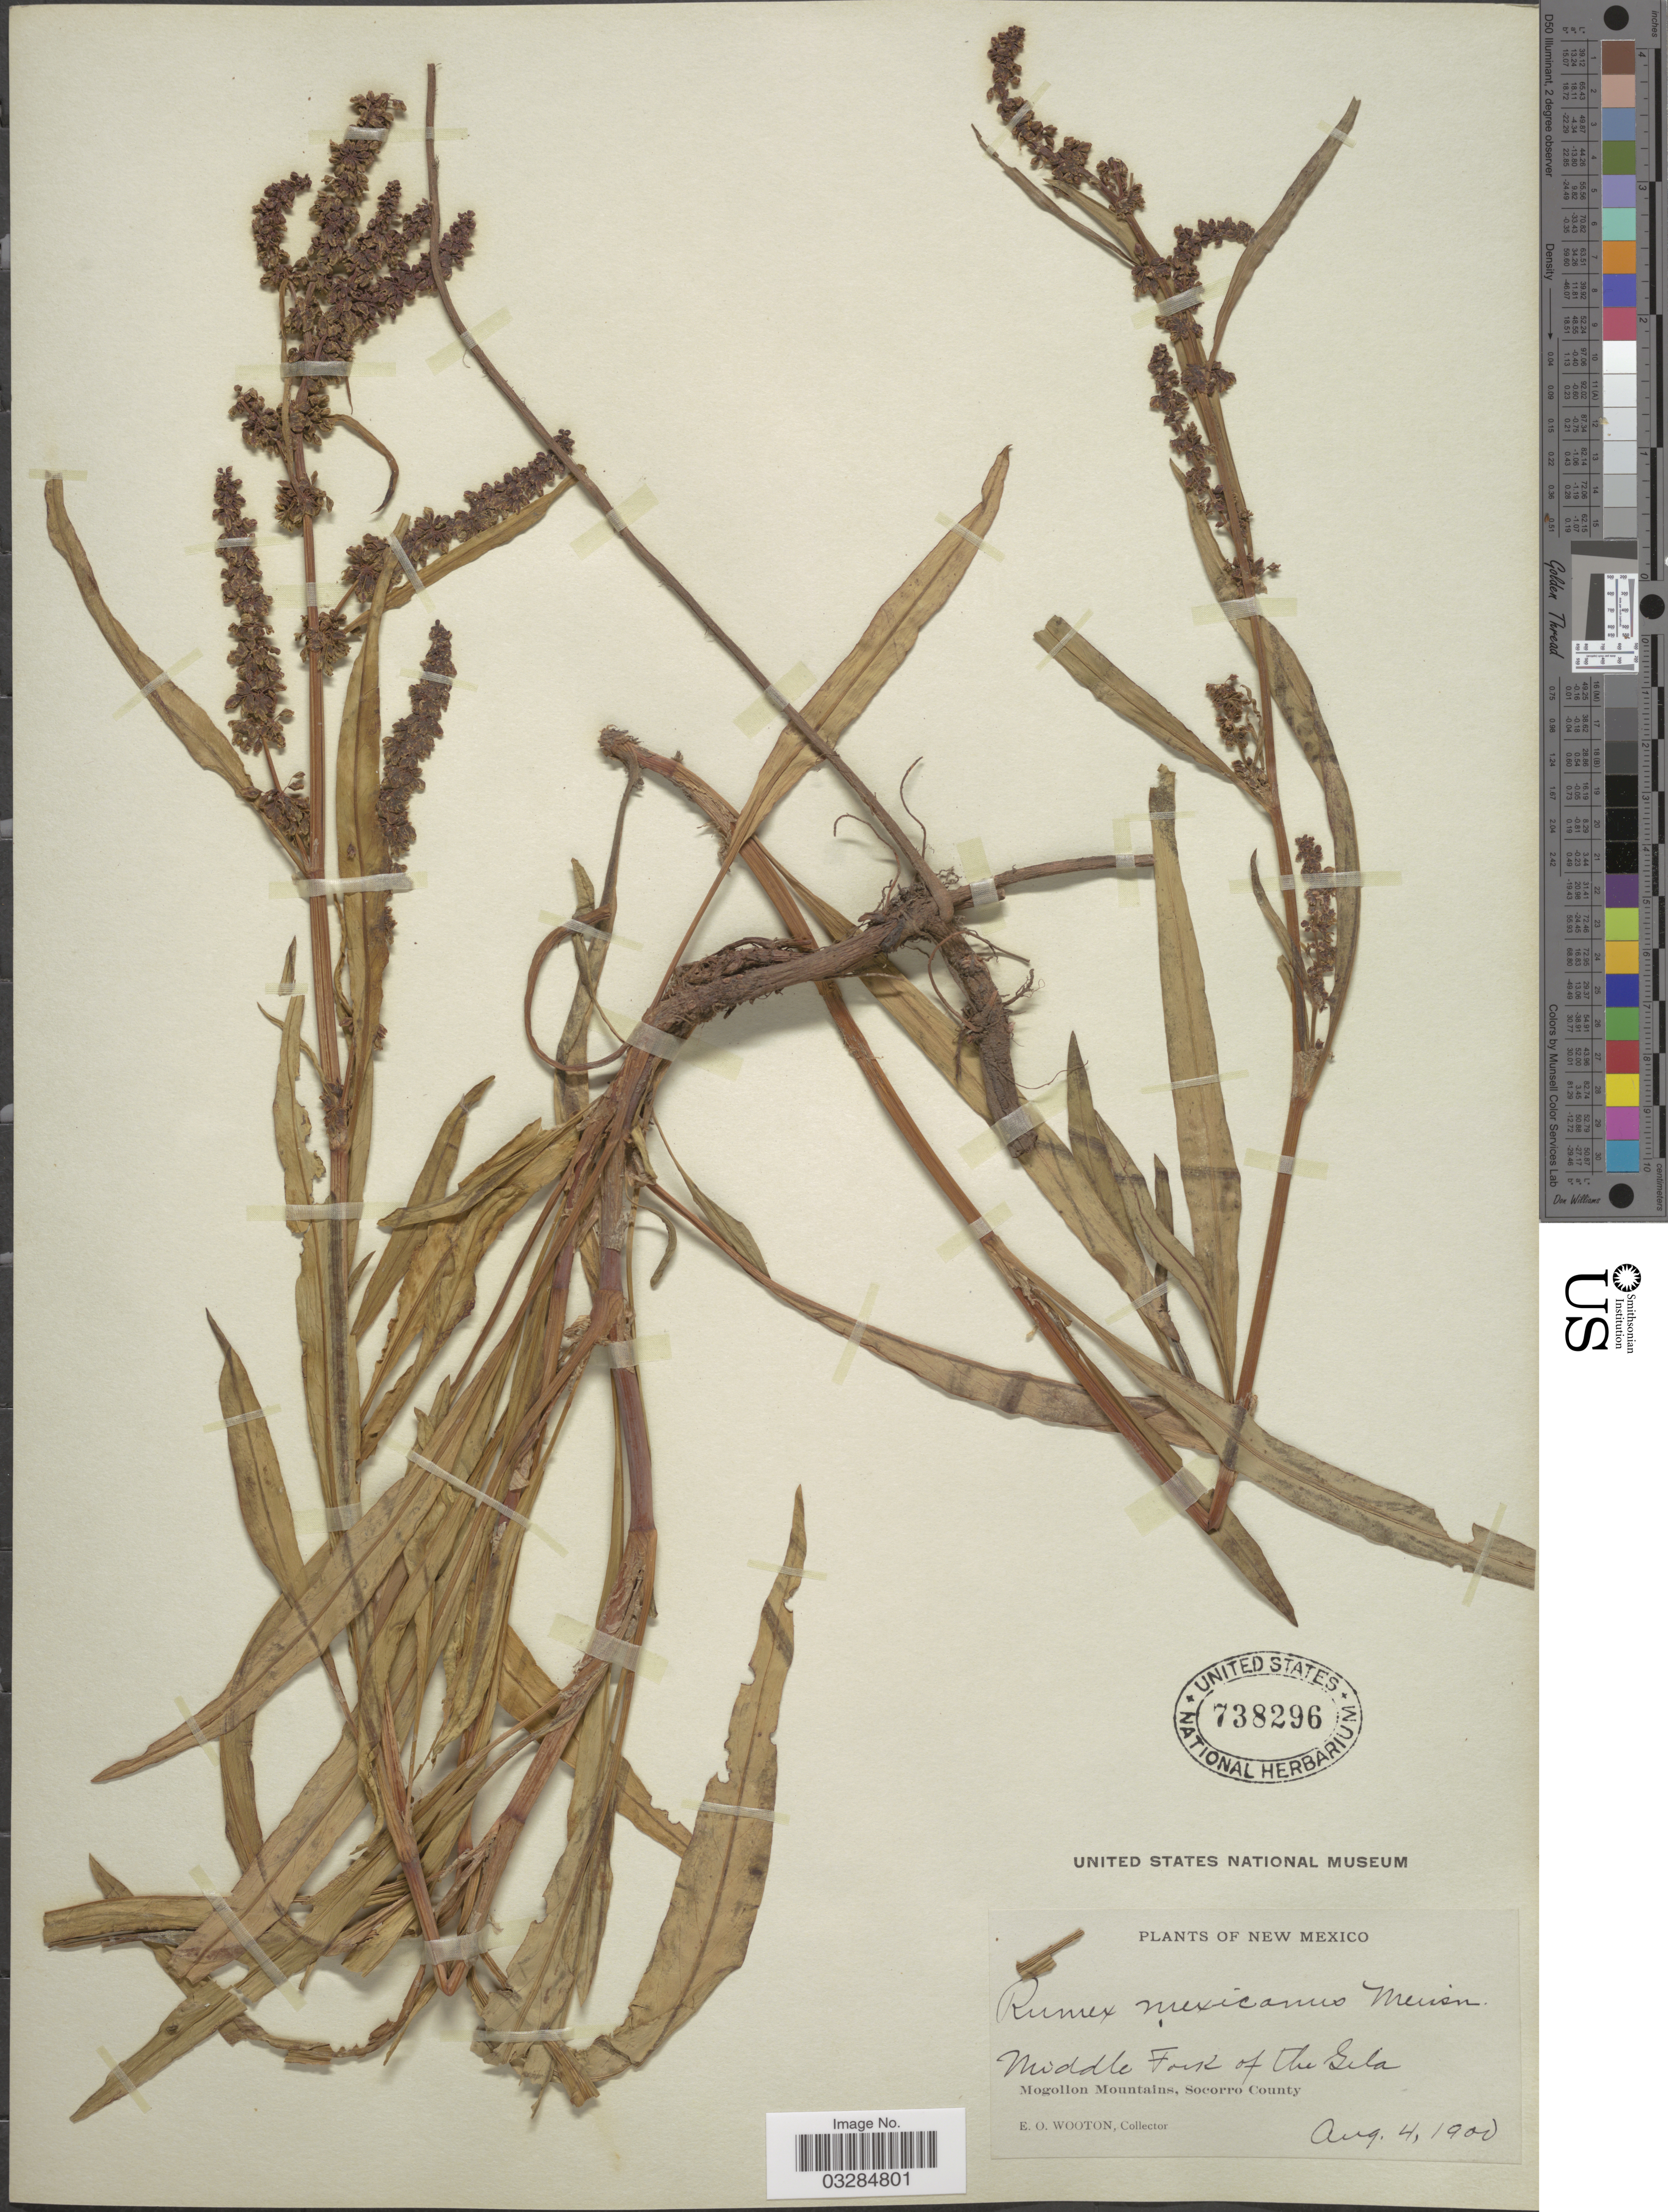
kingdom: Plantae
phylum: Tracheophyta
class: Magnoliopsida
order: Caryophyllales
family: Polygonaceae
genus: Rumex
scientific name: Rumex triangulivalvis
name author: (Danser) Rech. f.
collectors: E. O. Wooton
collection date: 1900-08-04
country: United States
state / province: New Mexico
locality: Middle Fork of the Gila. Mogollon Mountains, Socorro County.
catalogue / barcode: US 738296